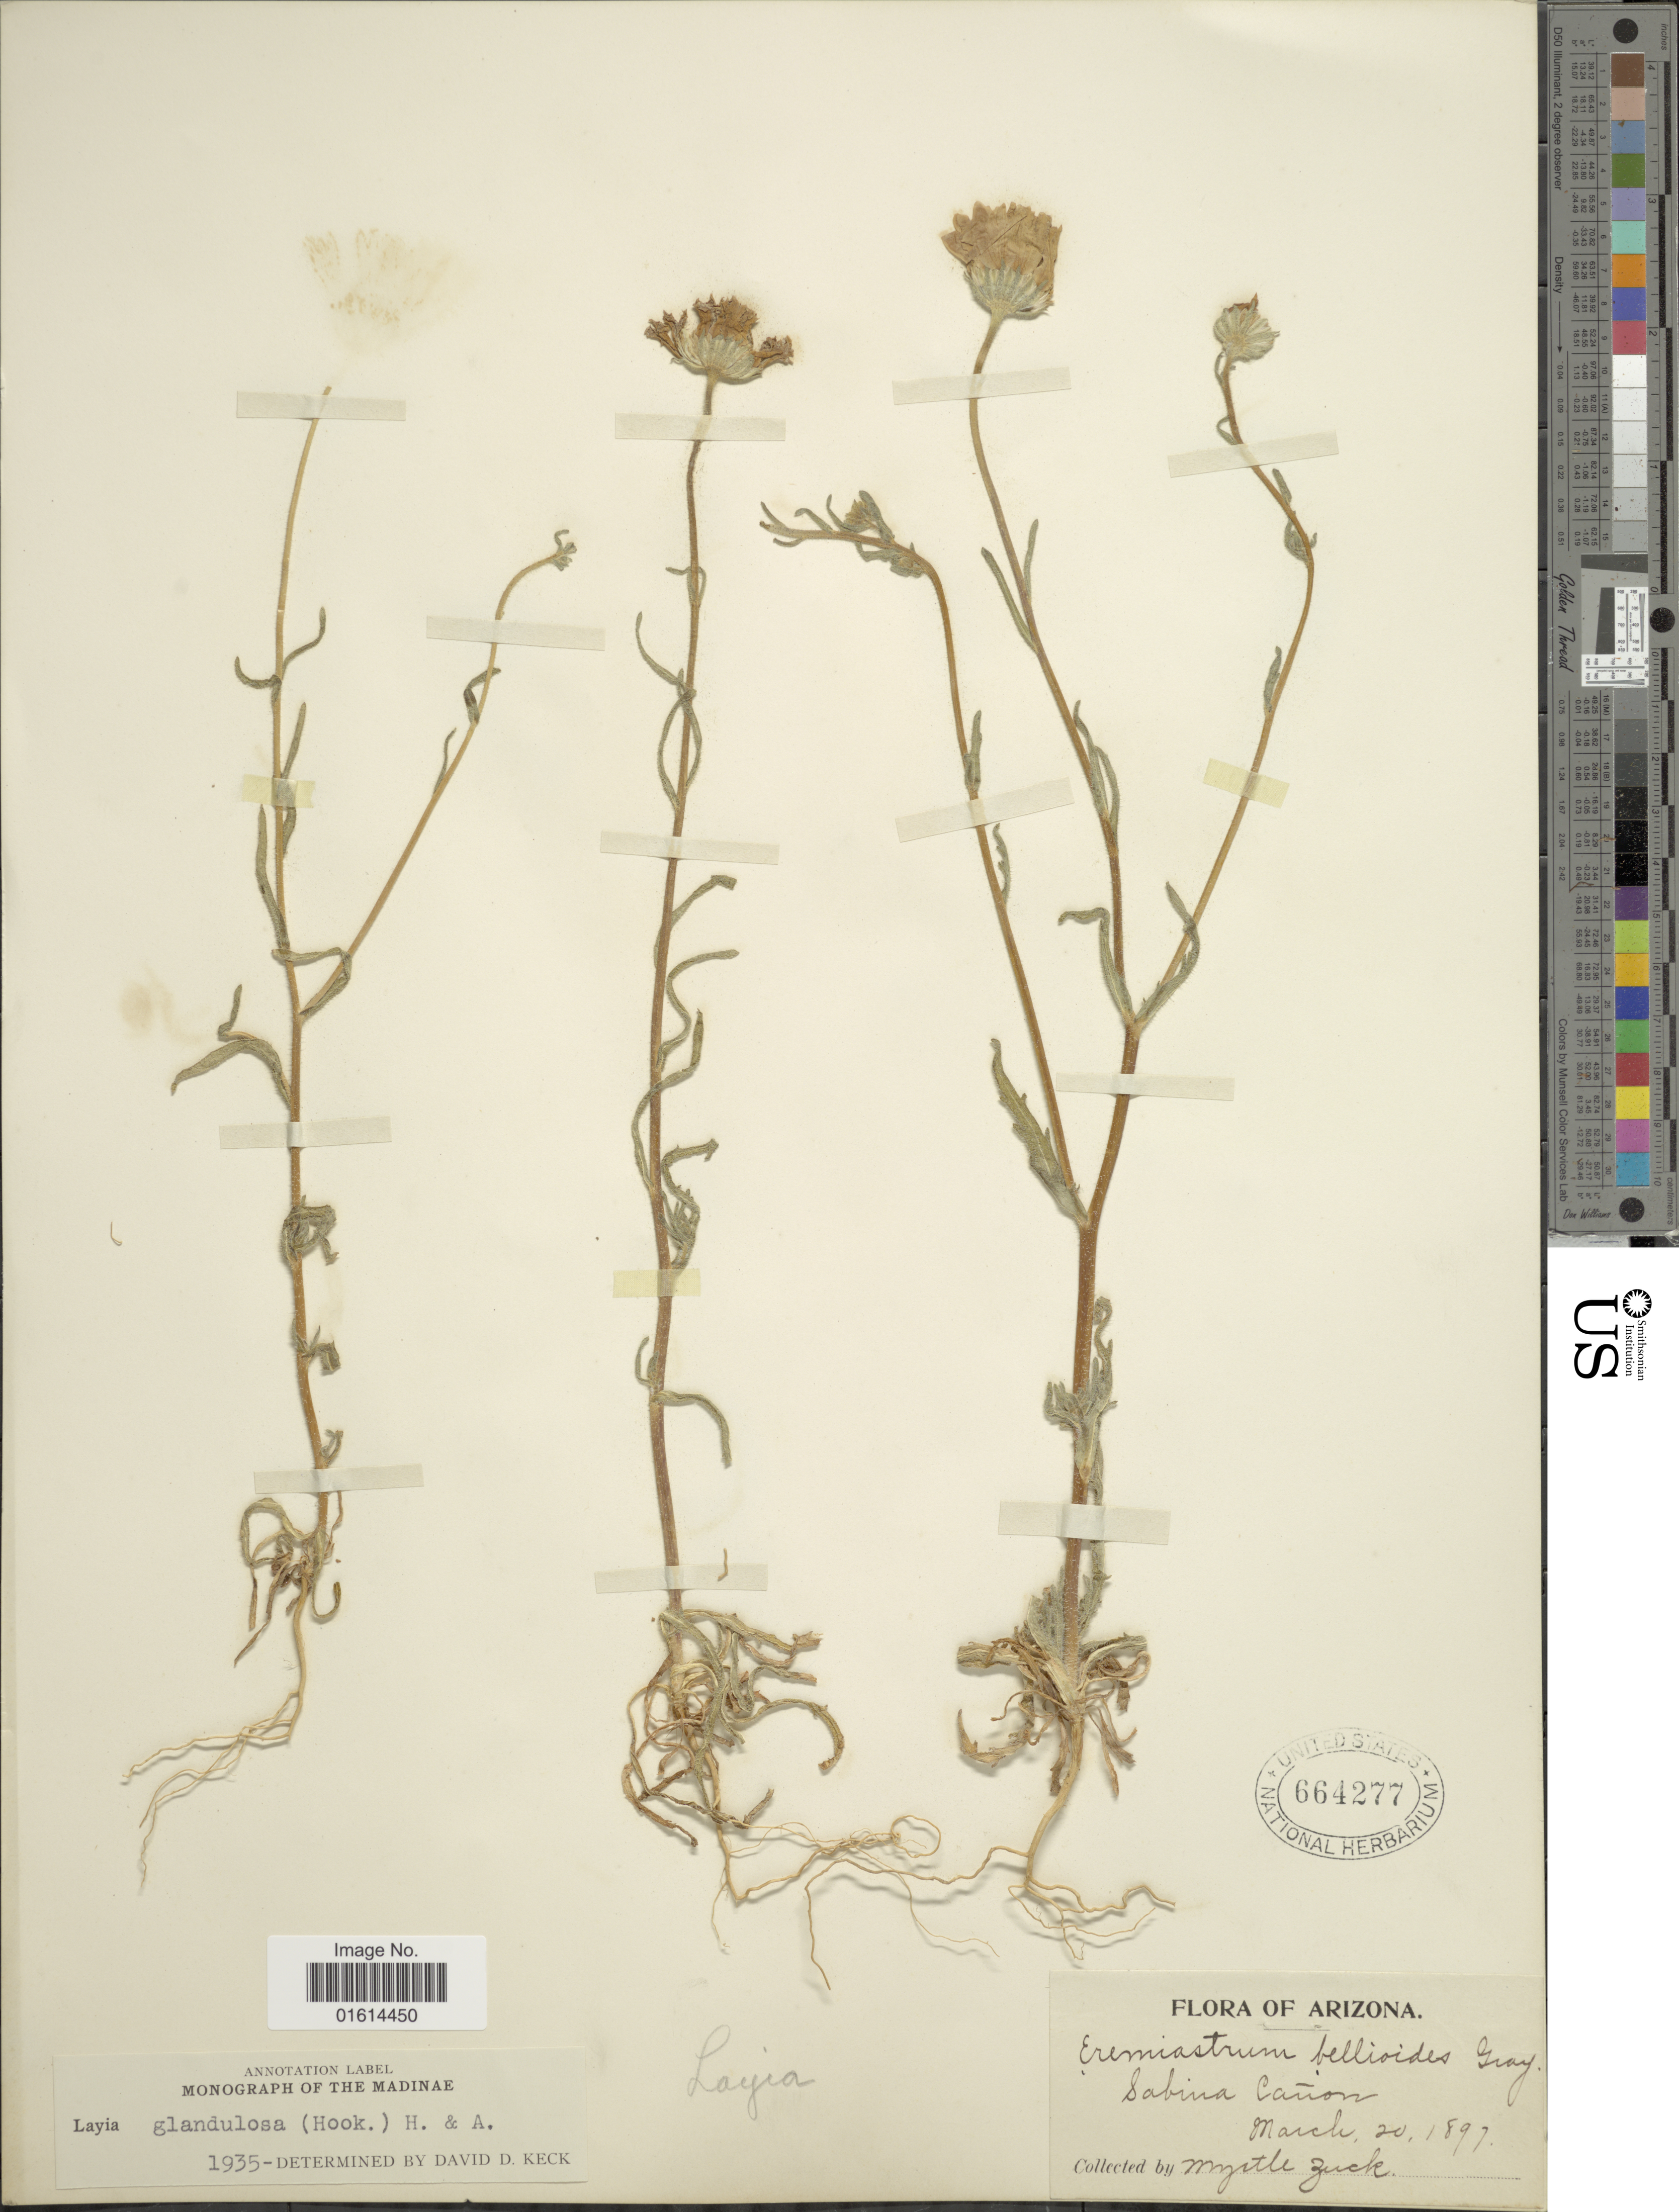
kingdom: Plantae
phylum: Tracheophyta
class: Magnoliopsida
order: Asterales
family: Asteraceae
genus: Layia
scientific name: Layia glandulosa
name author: Hook. & Arn.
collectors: M. Zuck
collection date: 1897-03-20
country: United States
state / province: Arizona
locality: Sabina Canon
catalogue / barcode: US 664277